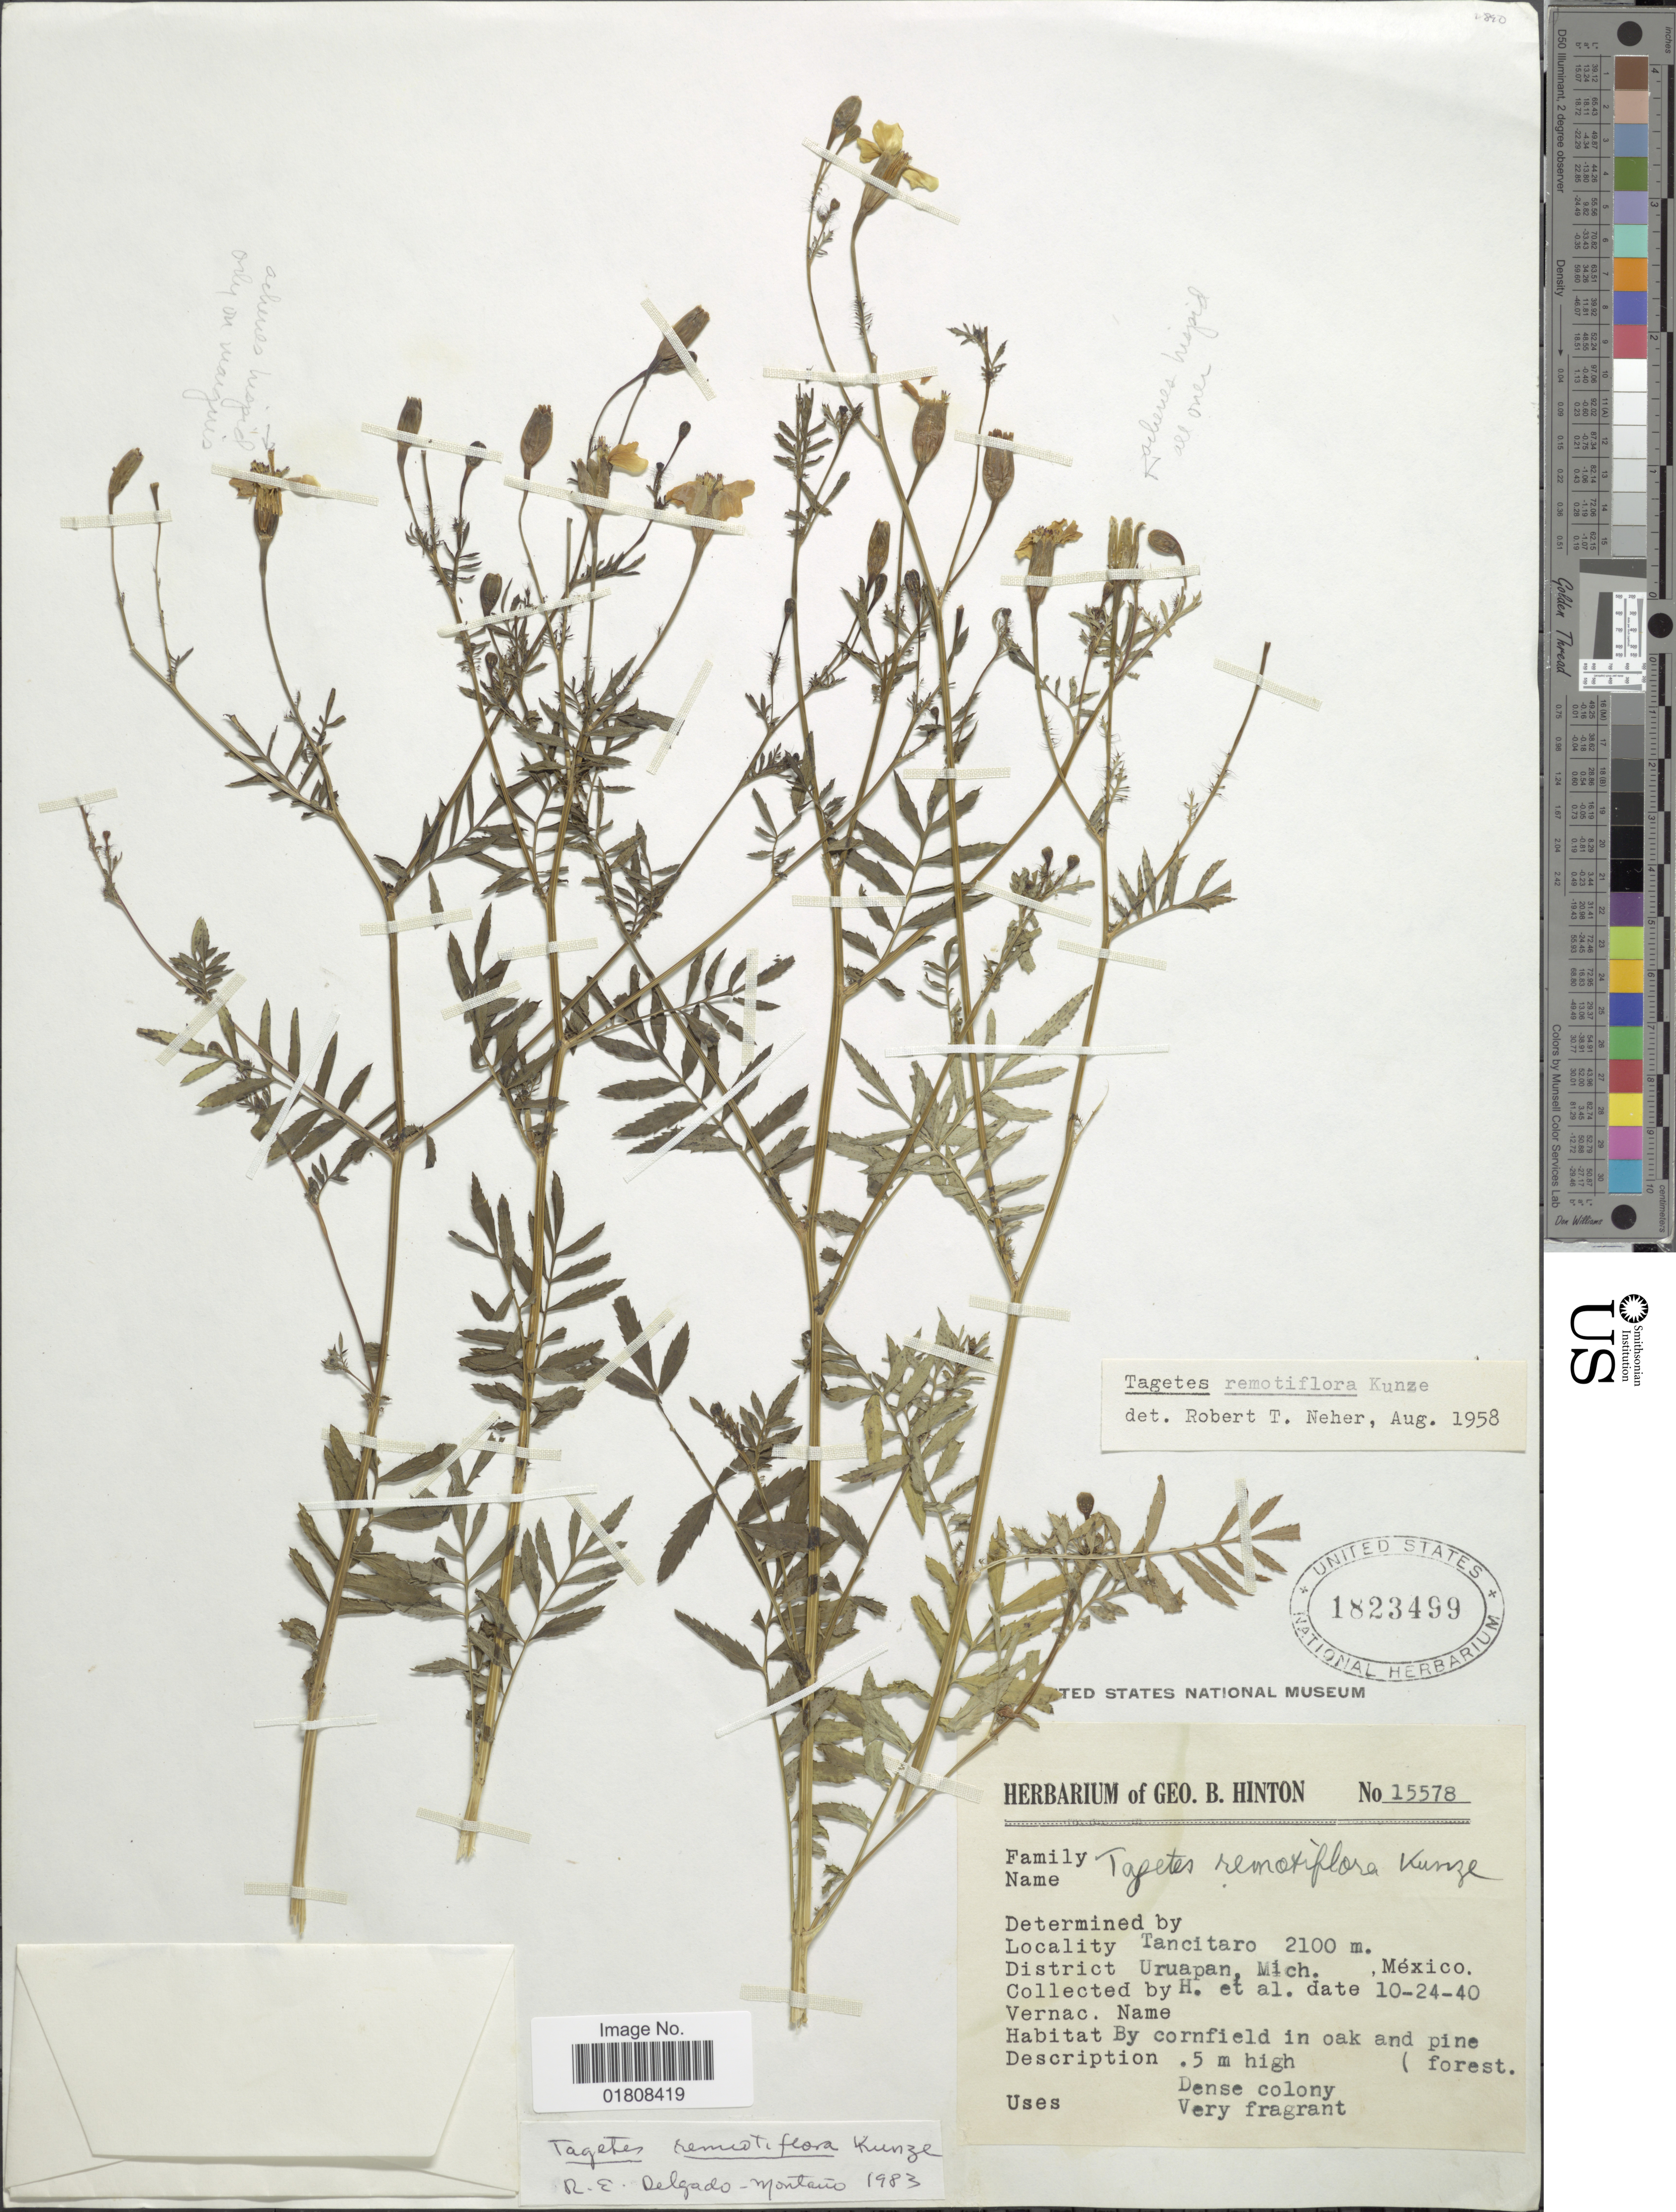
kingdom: Plantae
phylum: Tracheophyta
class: Magnoliopsida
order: Asterales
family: Asteraceae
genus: Tagetes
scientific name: Tagetes remotiflora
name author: Kunze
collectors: G. B. Hinton & et al.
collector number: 15578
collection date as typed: Transcribed d/m/y: 24/10/40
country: Mexico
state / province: Michoacán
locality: Tancitaro, District Uruapan, Mich.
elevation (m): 2100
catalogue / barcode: US 1823499